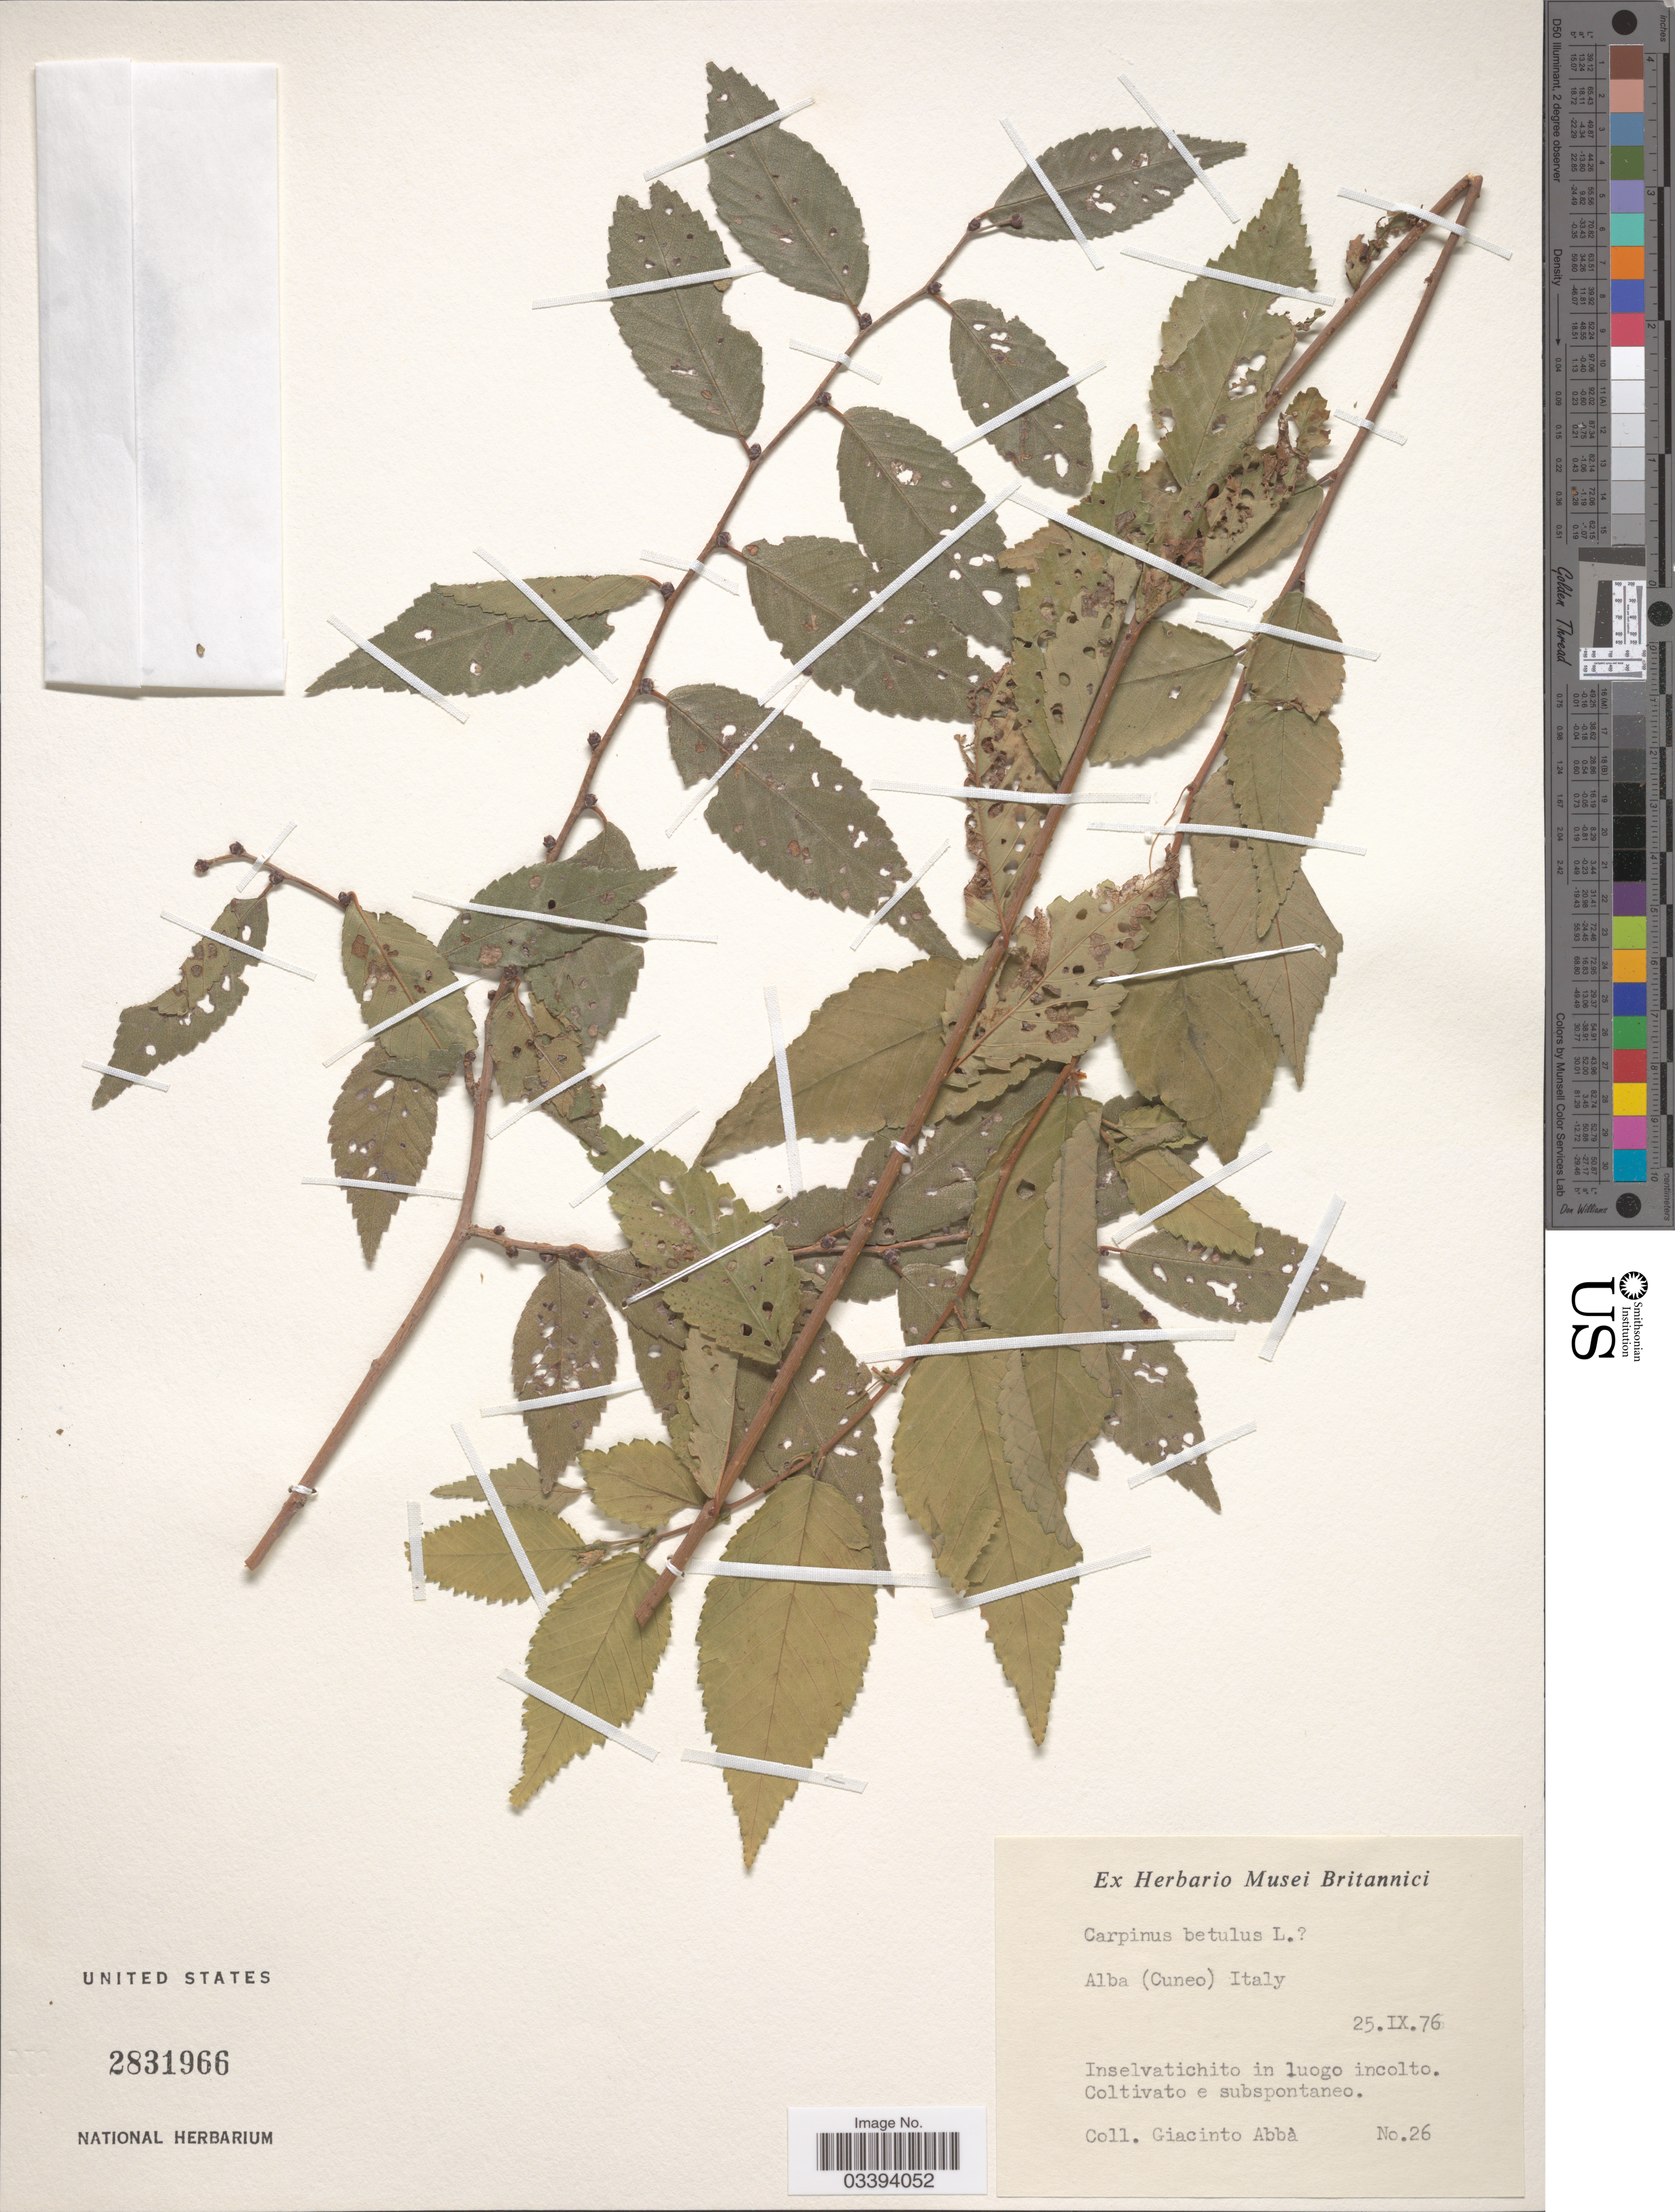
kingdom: Plantae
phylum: Tracheophyta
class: Magnoliopsida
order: Fagales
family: Betulaceae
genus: Carpinus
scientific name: Carpinus betulus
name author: L.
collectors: G. Abbà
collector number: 26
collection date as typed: Transcribed d/m/y: 25/9/76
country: Italy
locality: Alba (Cuneo). Inselvatichito in luogo incolto. Coltivato e subspontaneo.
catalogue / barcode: US 2831966